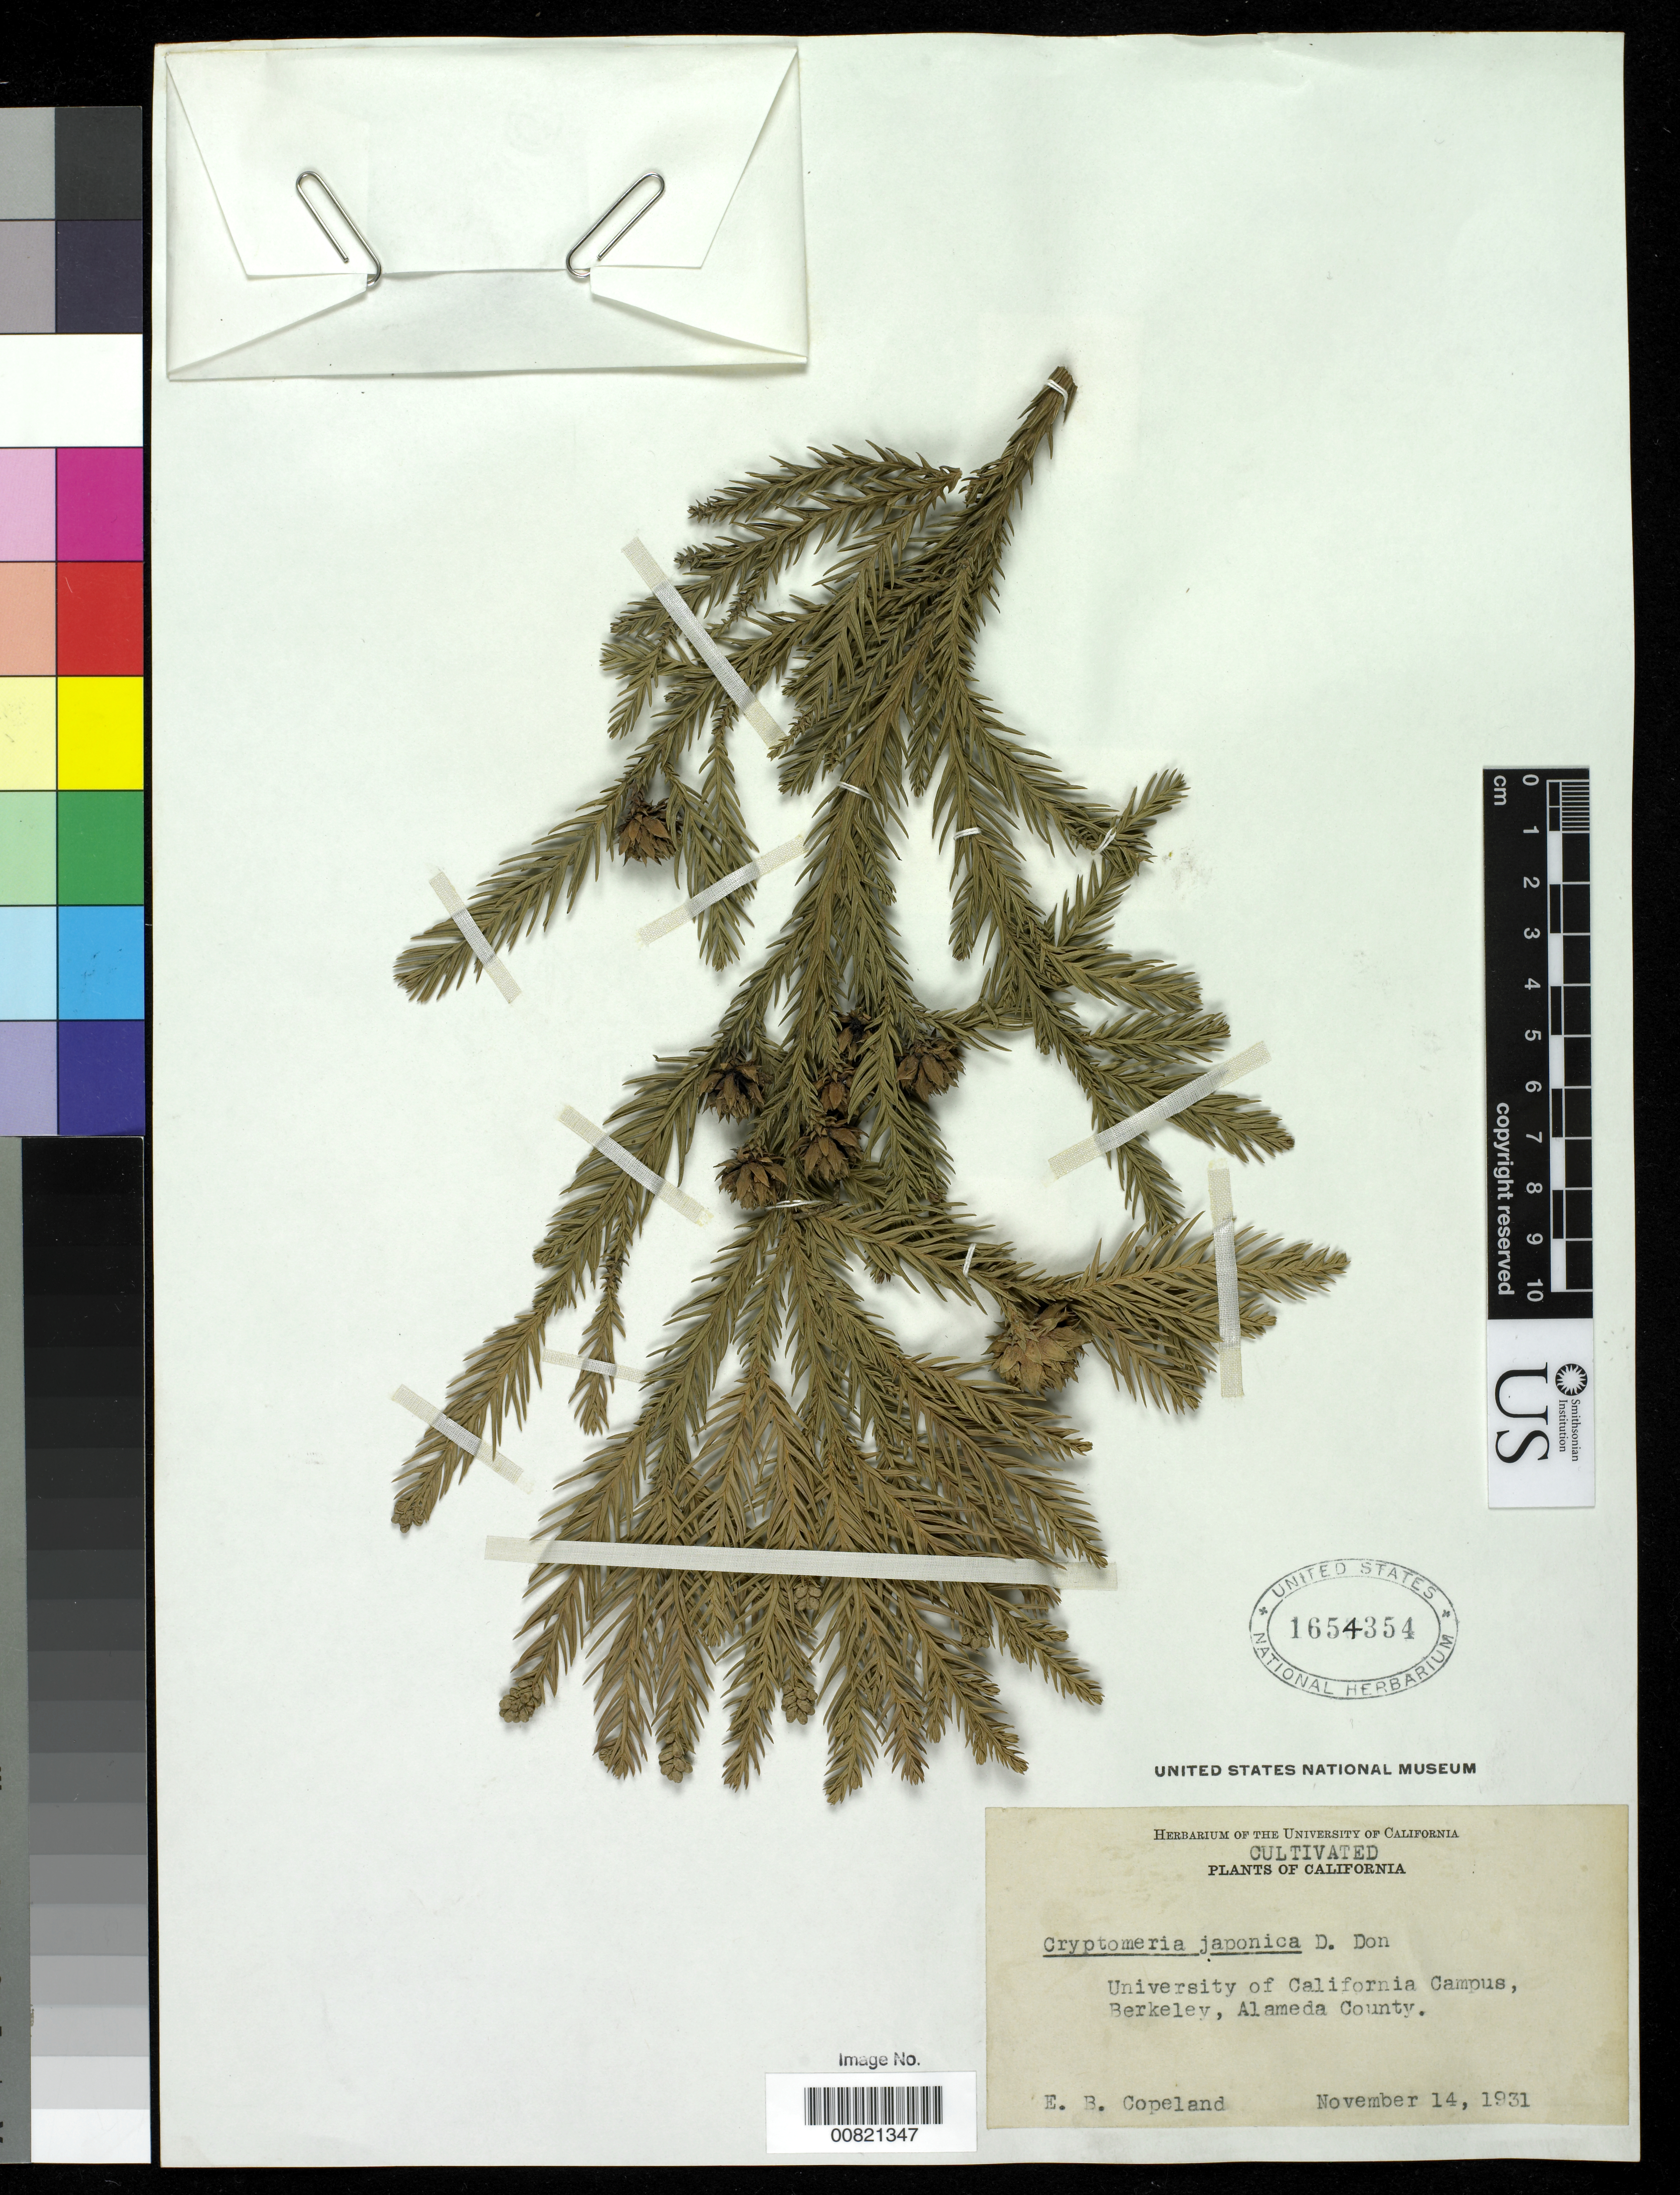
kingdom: Plantae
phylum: Tracheophyta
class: Pinopsida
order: Pinales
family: Cupressaceae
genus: Cryptomeria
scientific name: Cryptomeria japonica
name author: (Thunb. ex L. f.) D. Don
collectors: E. B. Copeland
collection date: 1931-11-14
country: United States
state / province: California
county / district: Alameda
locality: University of California Campus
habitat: Cultivated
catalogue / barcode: US 1654354